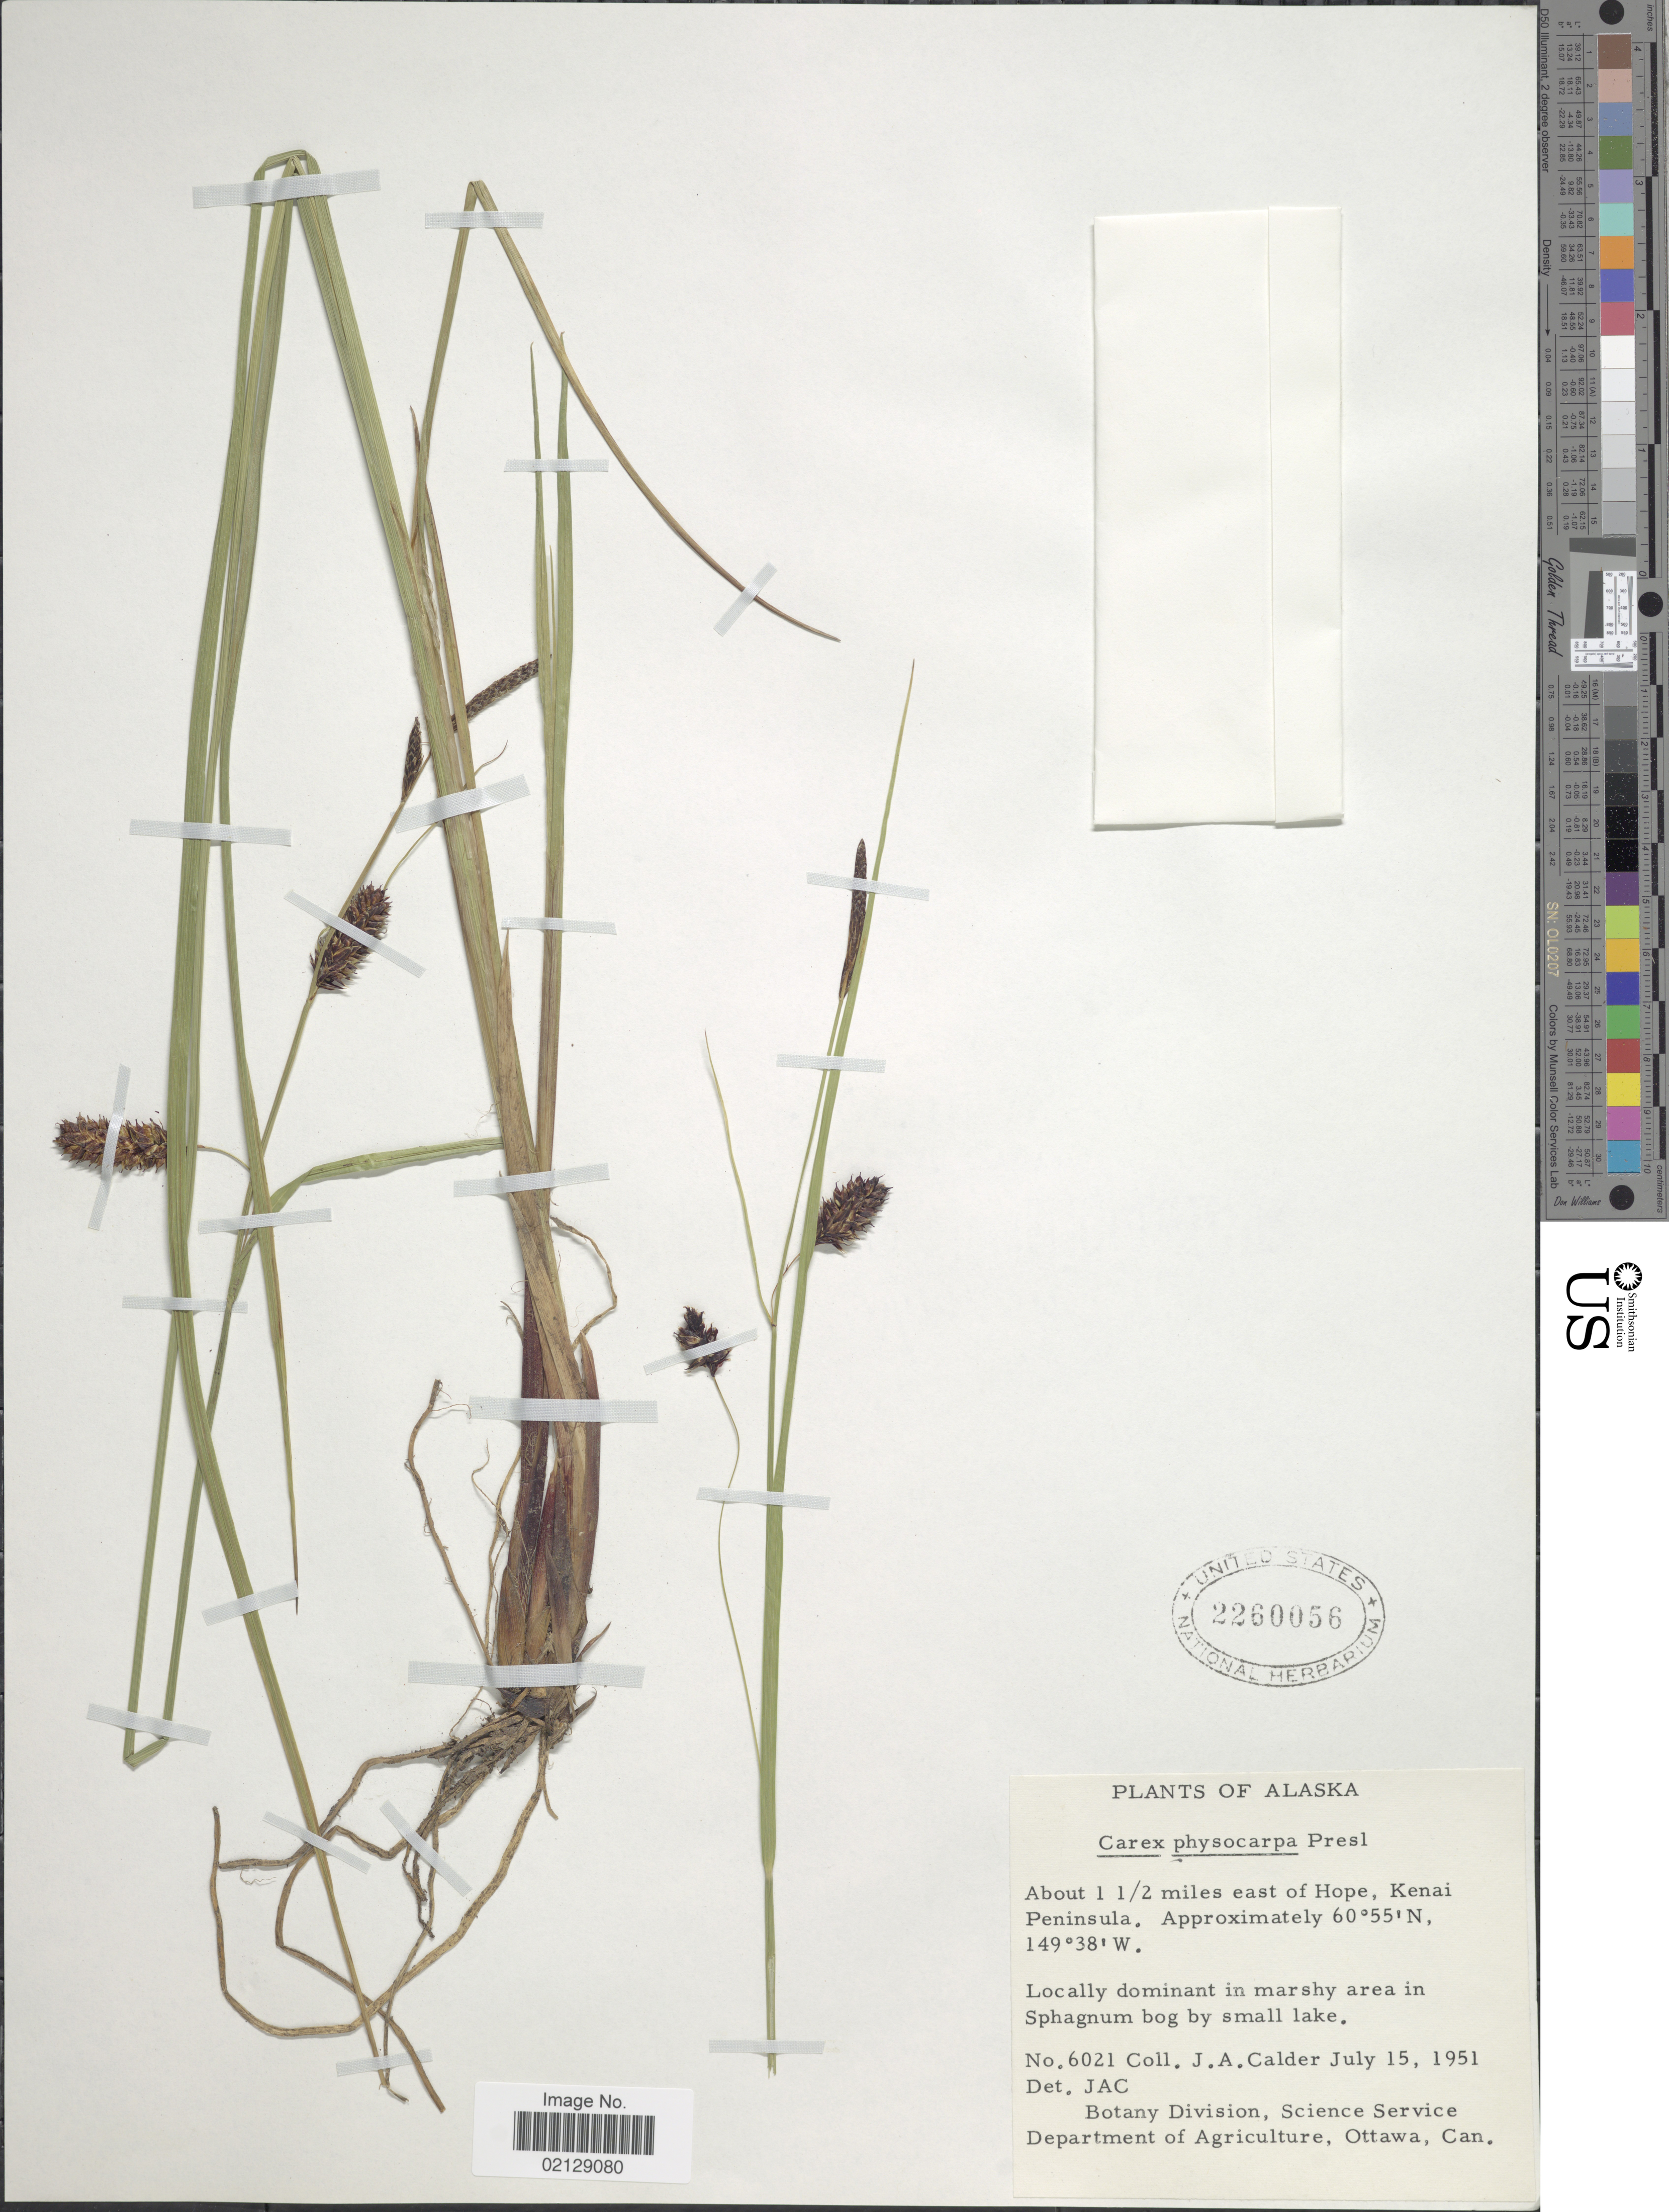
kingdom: Plantae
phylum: Tracheophyta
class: Liliopsida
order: Poales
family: Cyperaceae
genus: Carex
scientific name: Carex saxatilis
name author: L.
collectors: J. A. Calder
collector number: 6021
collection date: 1951-07-15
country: United States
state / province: Alaska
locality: About 1½ miles east of Hope, Kenai Peninsula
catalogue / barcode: US 2260056